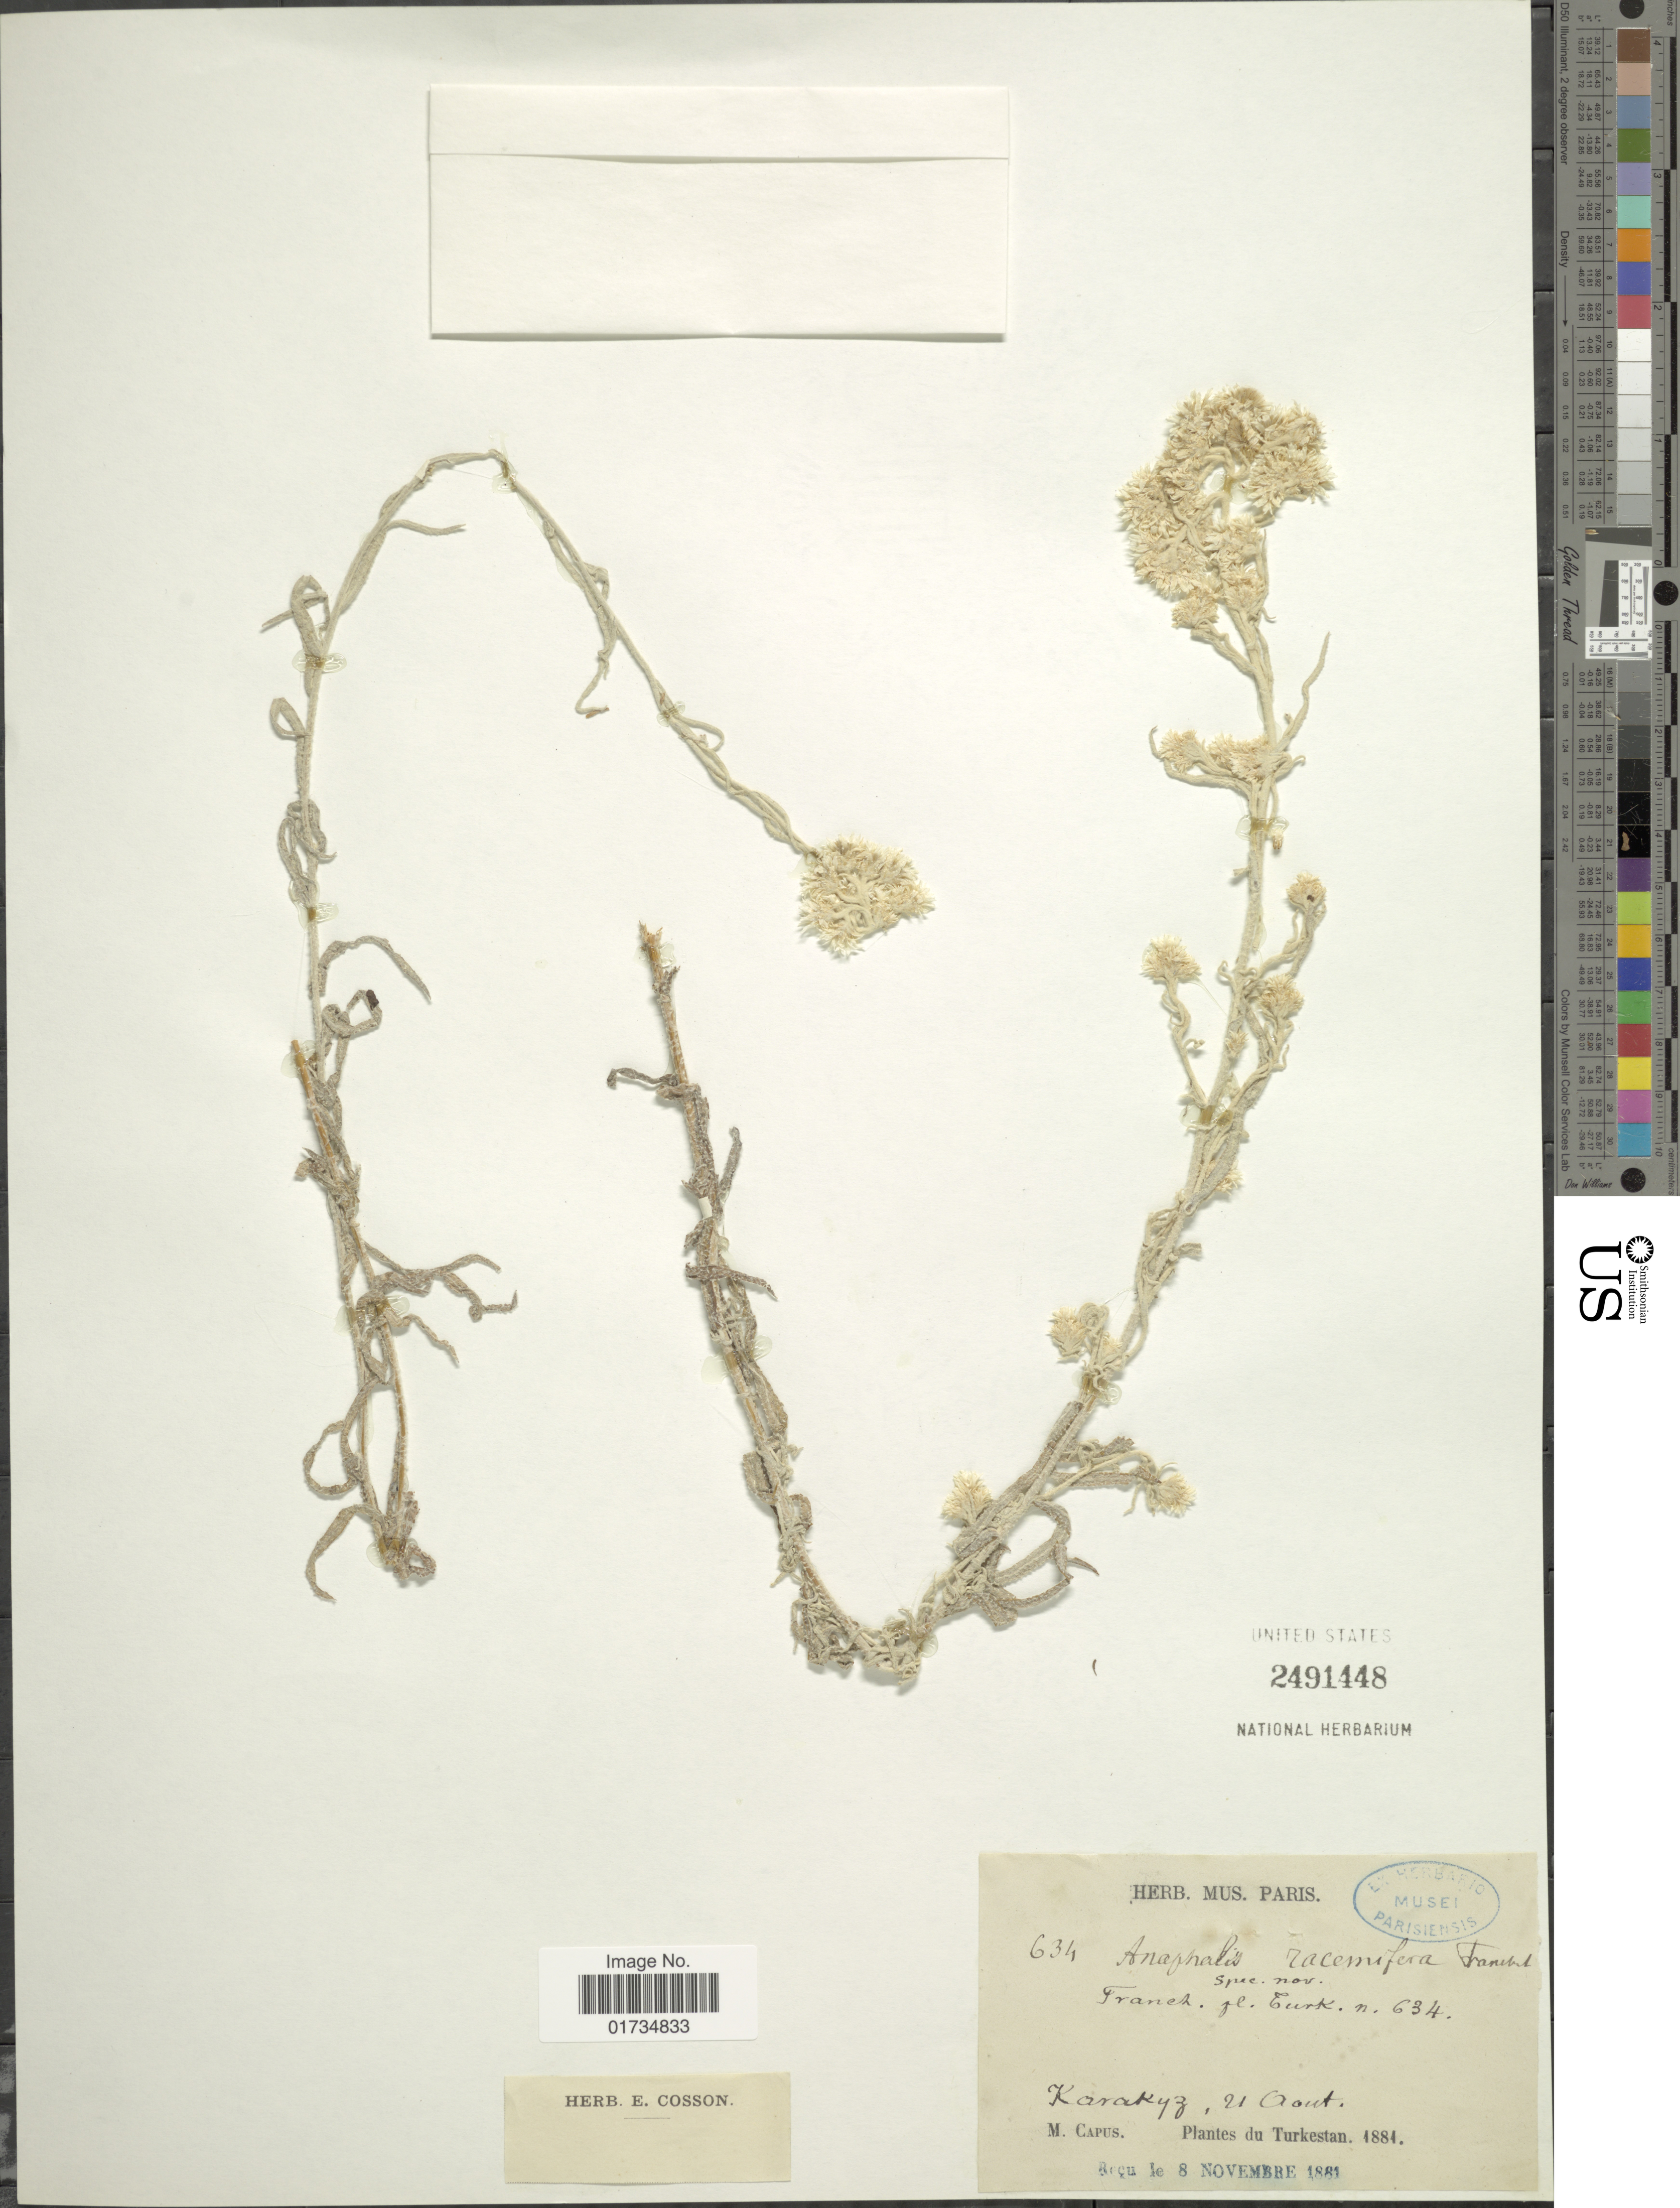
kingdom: Plantae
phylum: Tracheophyta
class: Magnoliopsida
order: Asterales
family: Asteraceae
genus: Anaphalis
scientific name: Anaphalis racemifera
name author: Franch.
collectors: M. Capus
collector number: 634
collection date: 1881-08-21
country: Azerbaijan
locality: Karakyz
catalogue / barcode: US 2491448